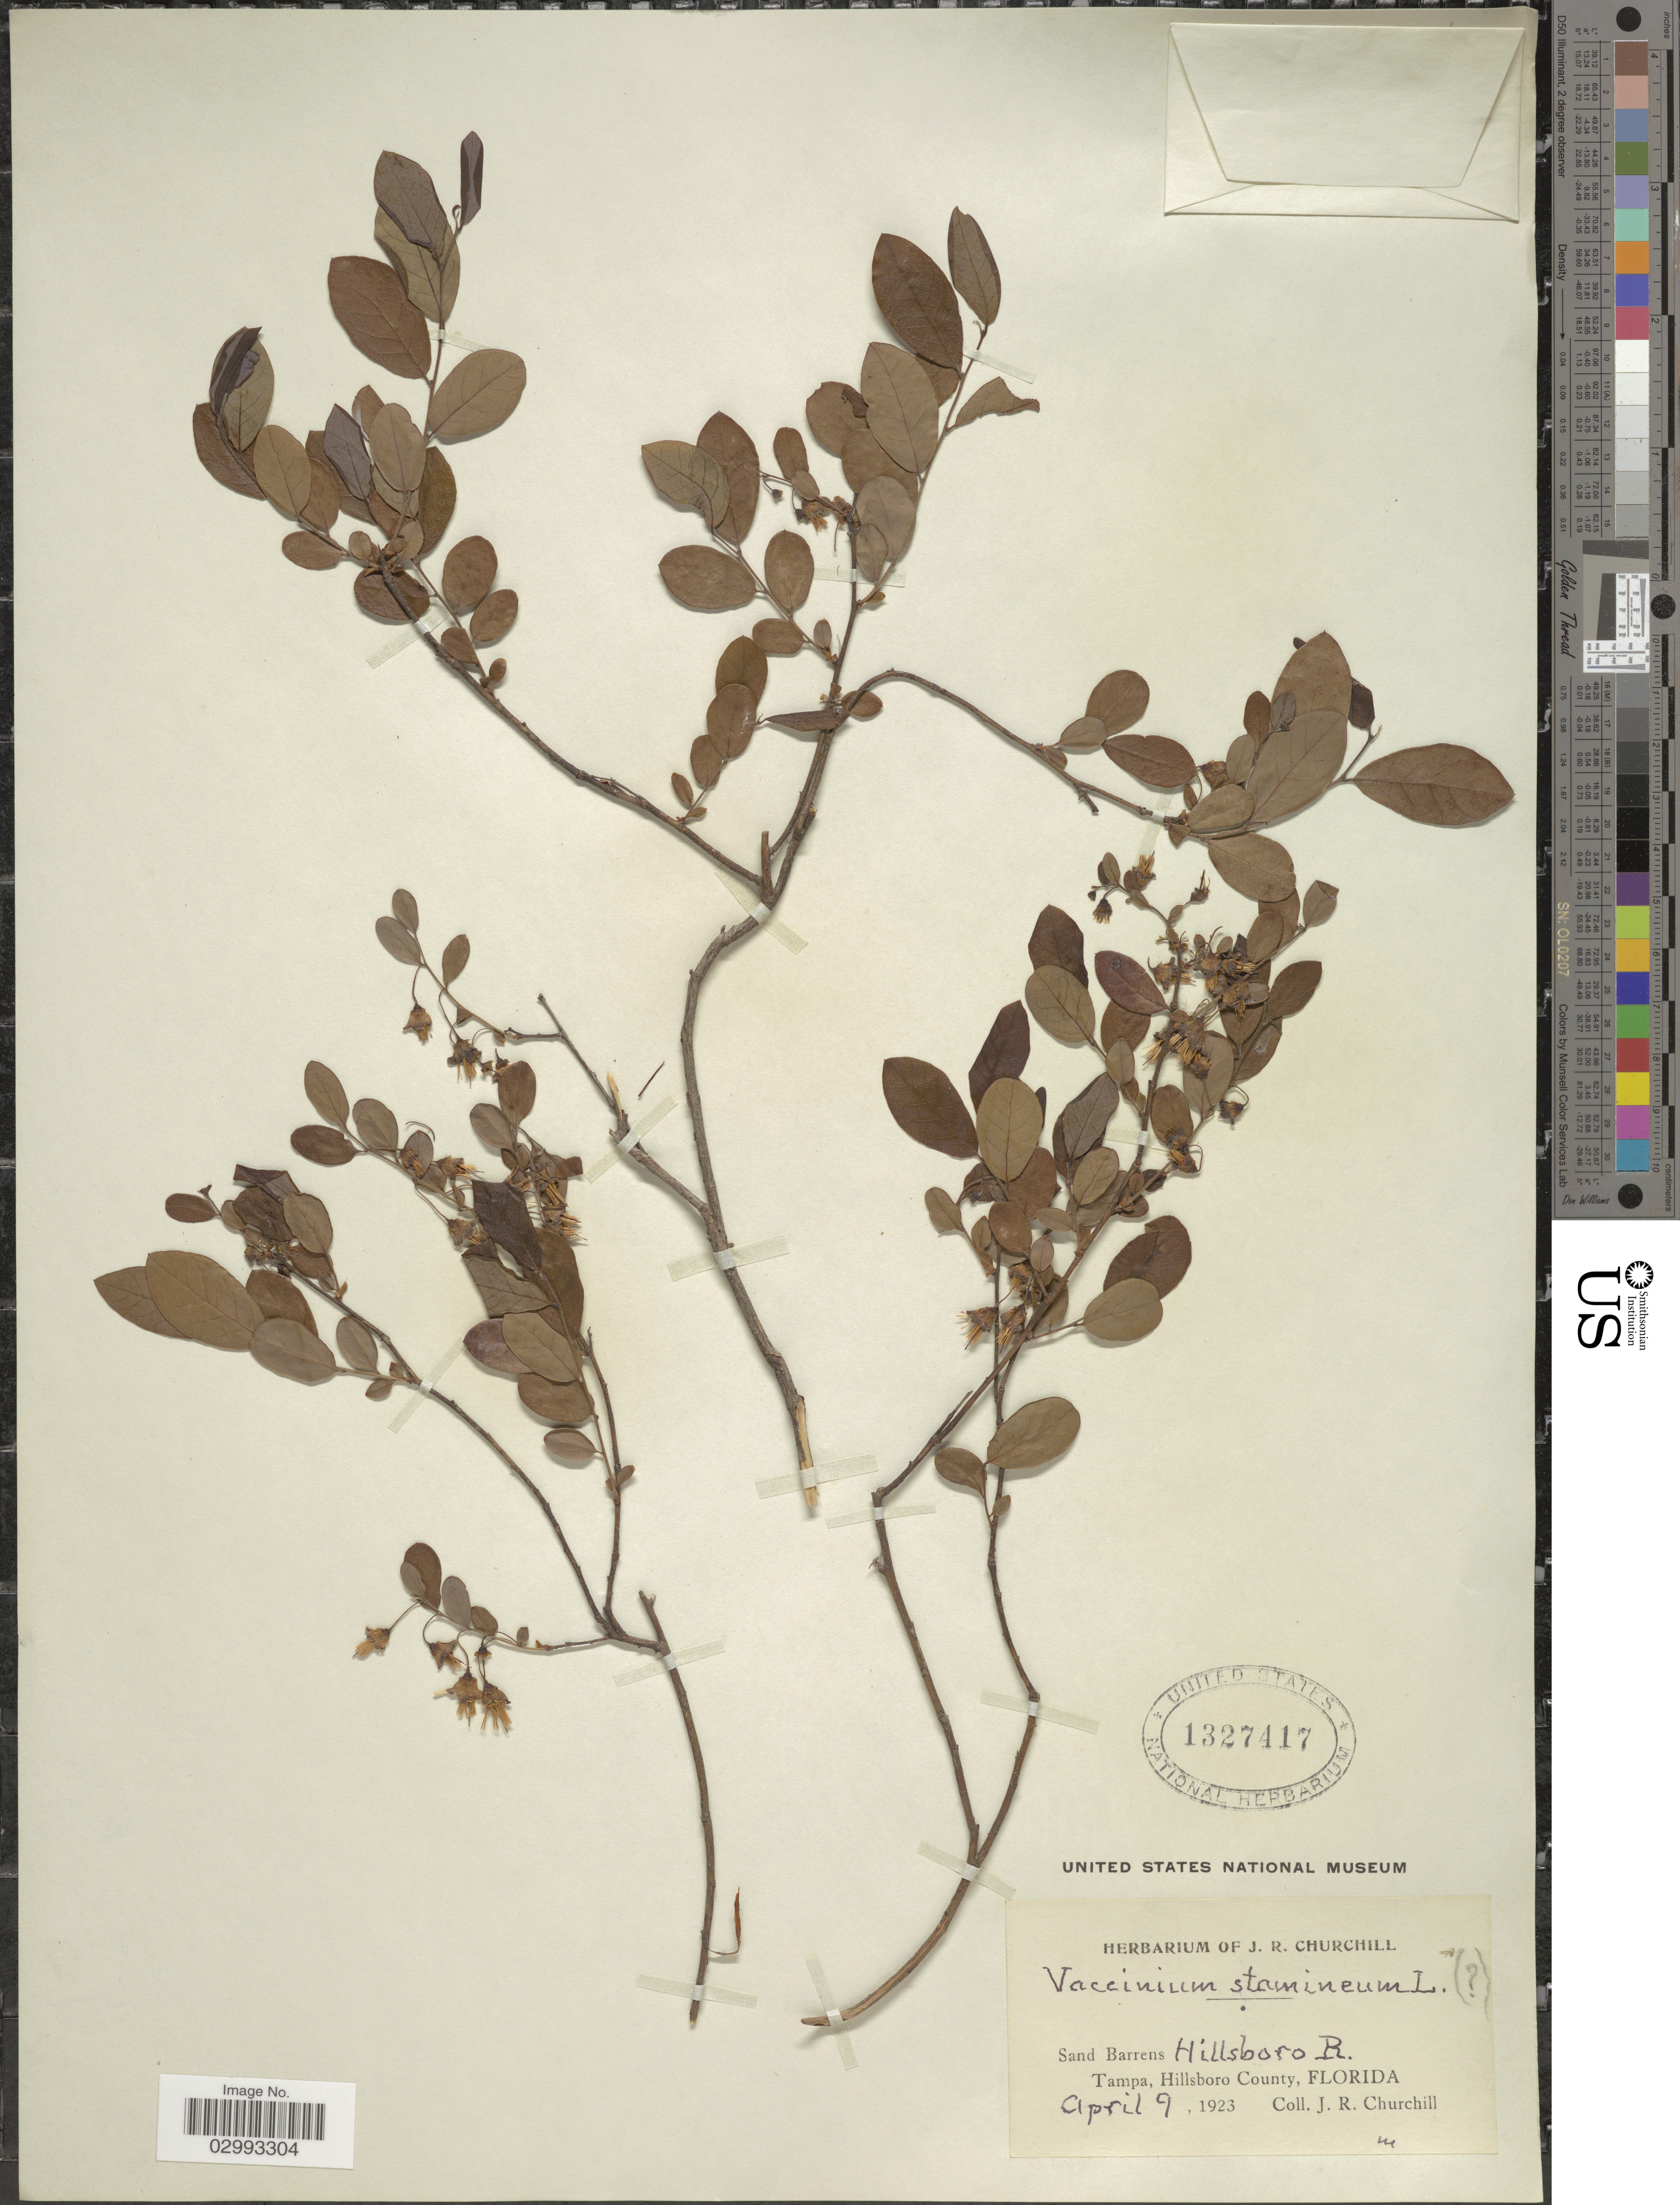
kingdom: Plantae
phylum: Tracheophyta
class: Magnoliopsida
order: Ericales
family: Ericaceae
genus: Polycodium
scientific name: Polycodium stamineum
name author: (L.) Greene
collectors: J. Churchill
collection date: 1923-04-09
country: United States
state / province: Florida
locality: Tampa, Hillsboro County.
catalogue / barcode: US 1327417